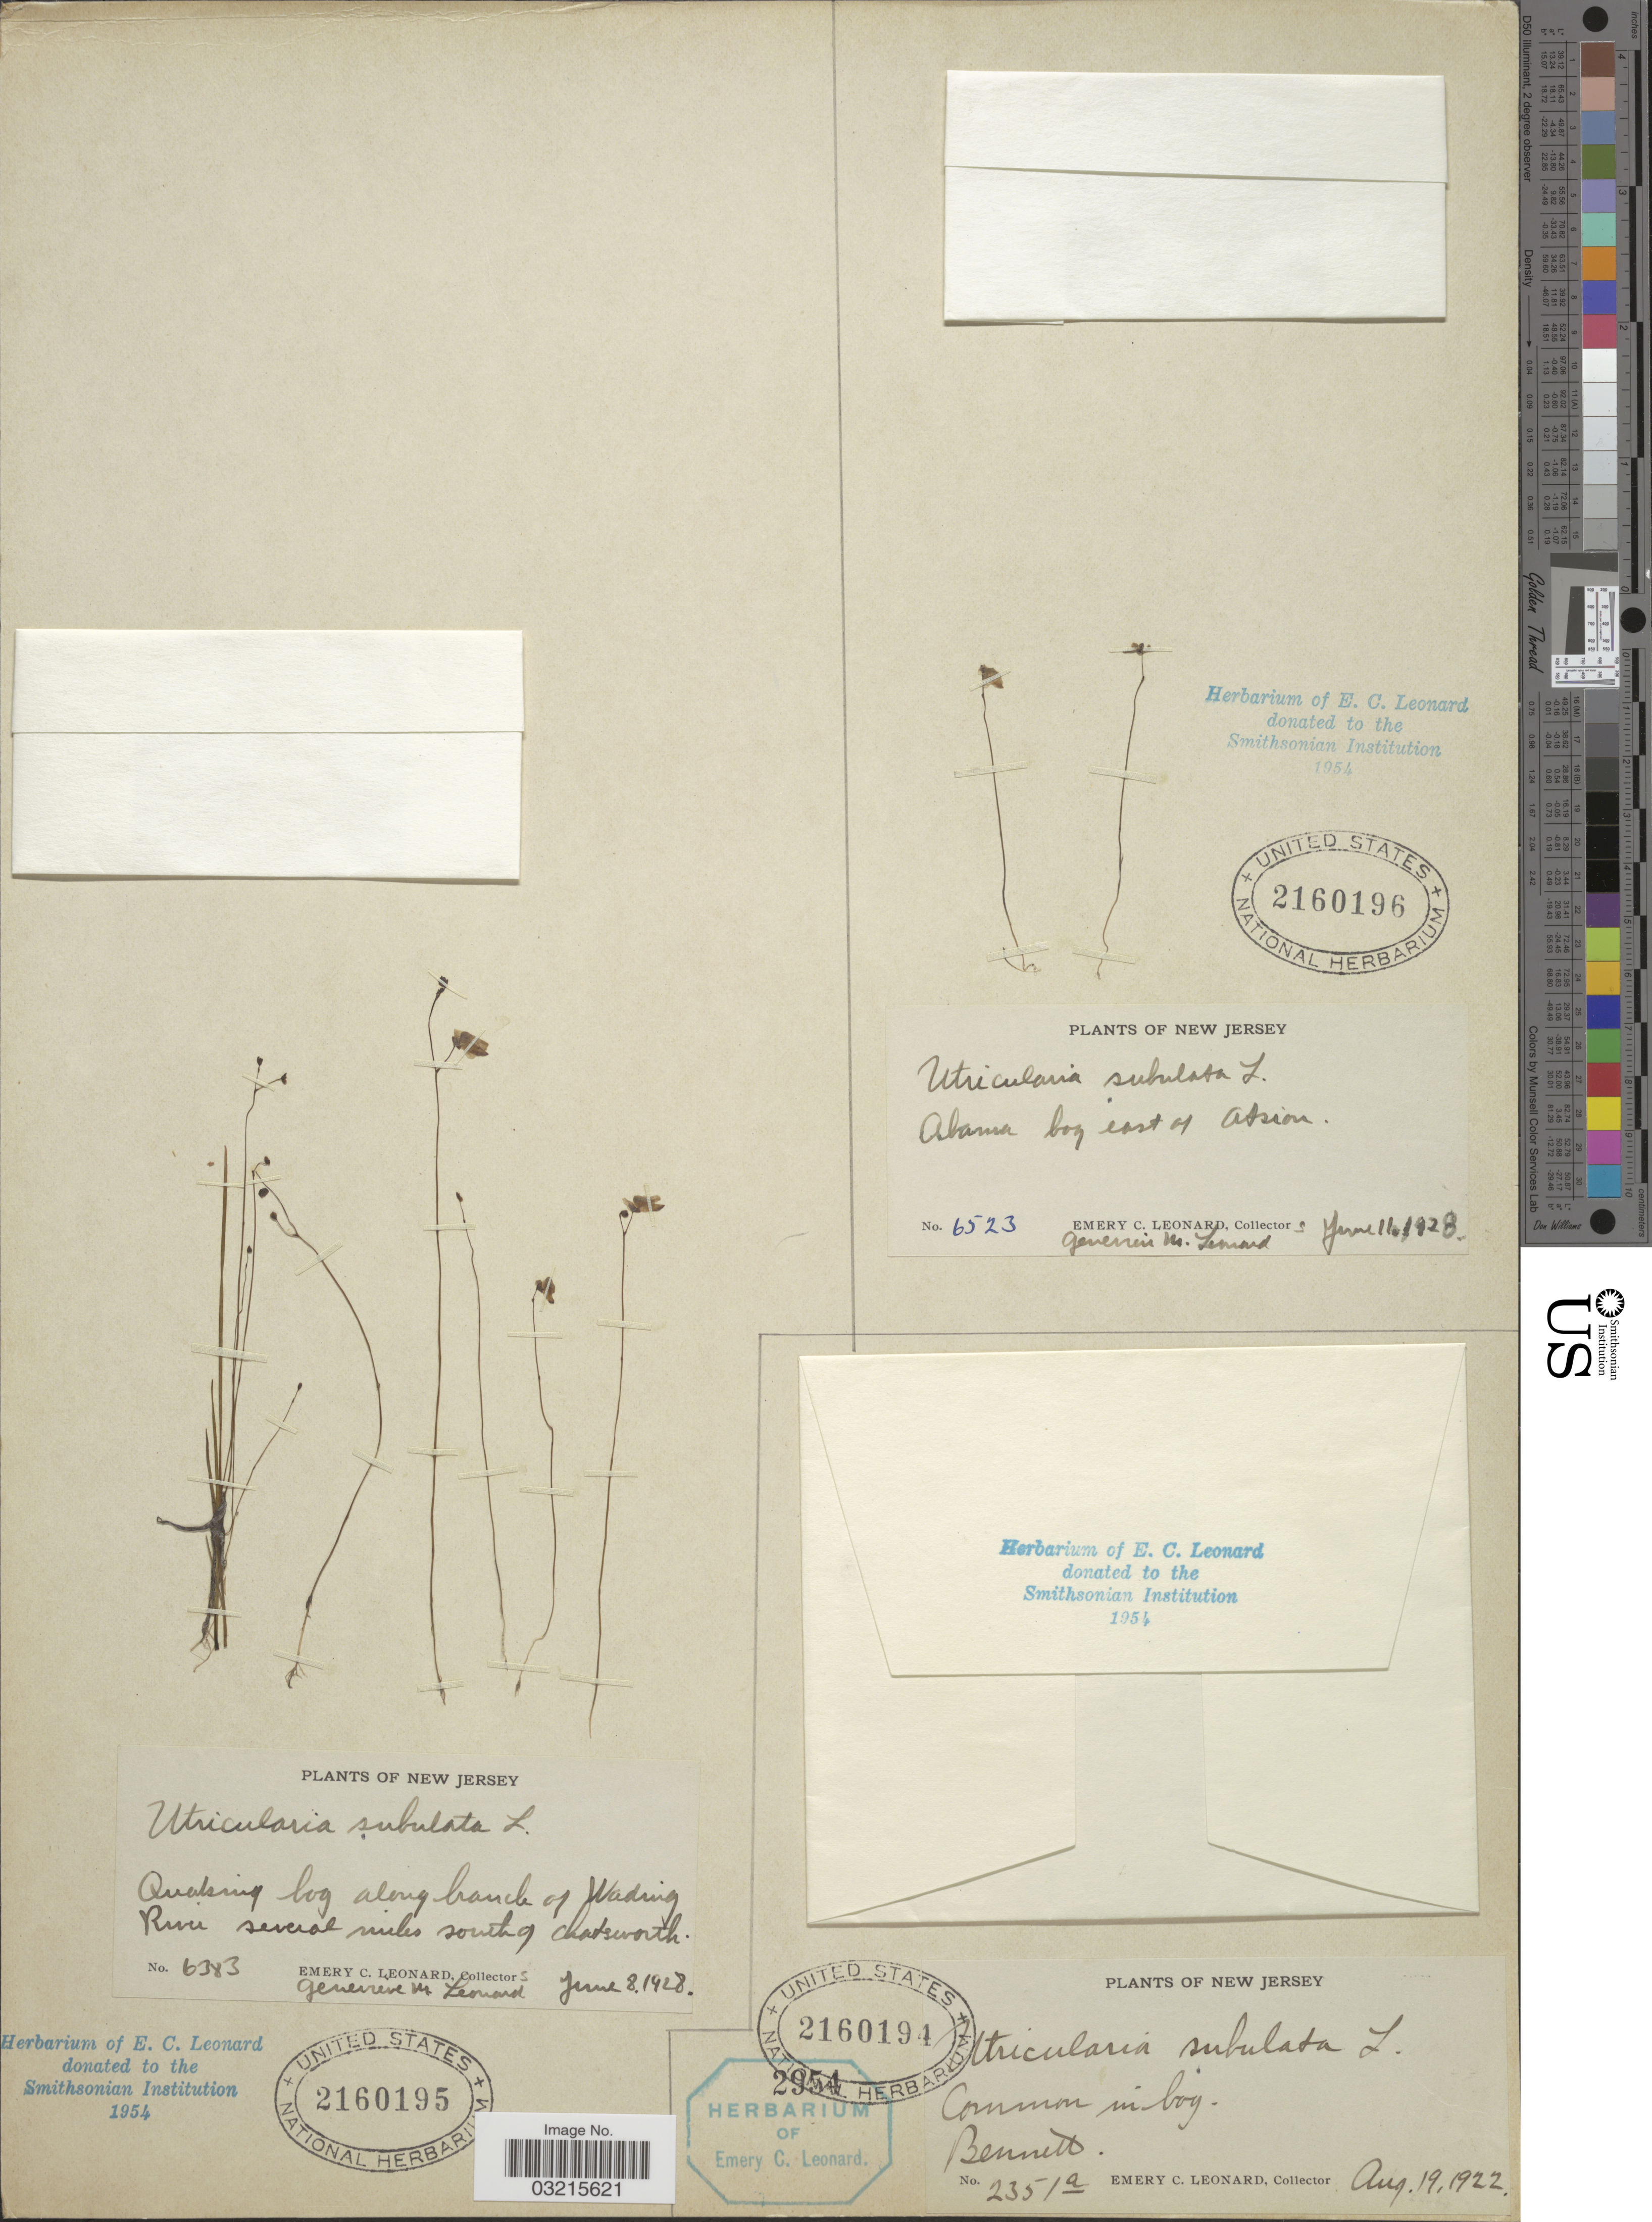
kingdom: Plantae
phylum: Tracheophyta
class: Magnoliopsida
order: Lamiales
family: Lentibulariaceae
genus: Utricularia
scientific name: Utricularia subulata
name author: L.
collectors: E. C. Leonard & G. M. Leonard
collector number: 6523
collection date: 1928-06-11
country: United States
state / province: New Jersey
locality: Abama [interpreted] bog east of Atsion.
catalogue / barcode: US 2160196-3